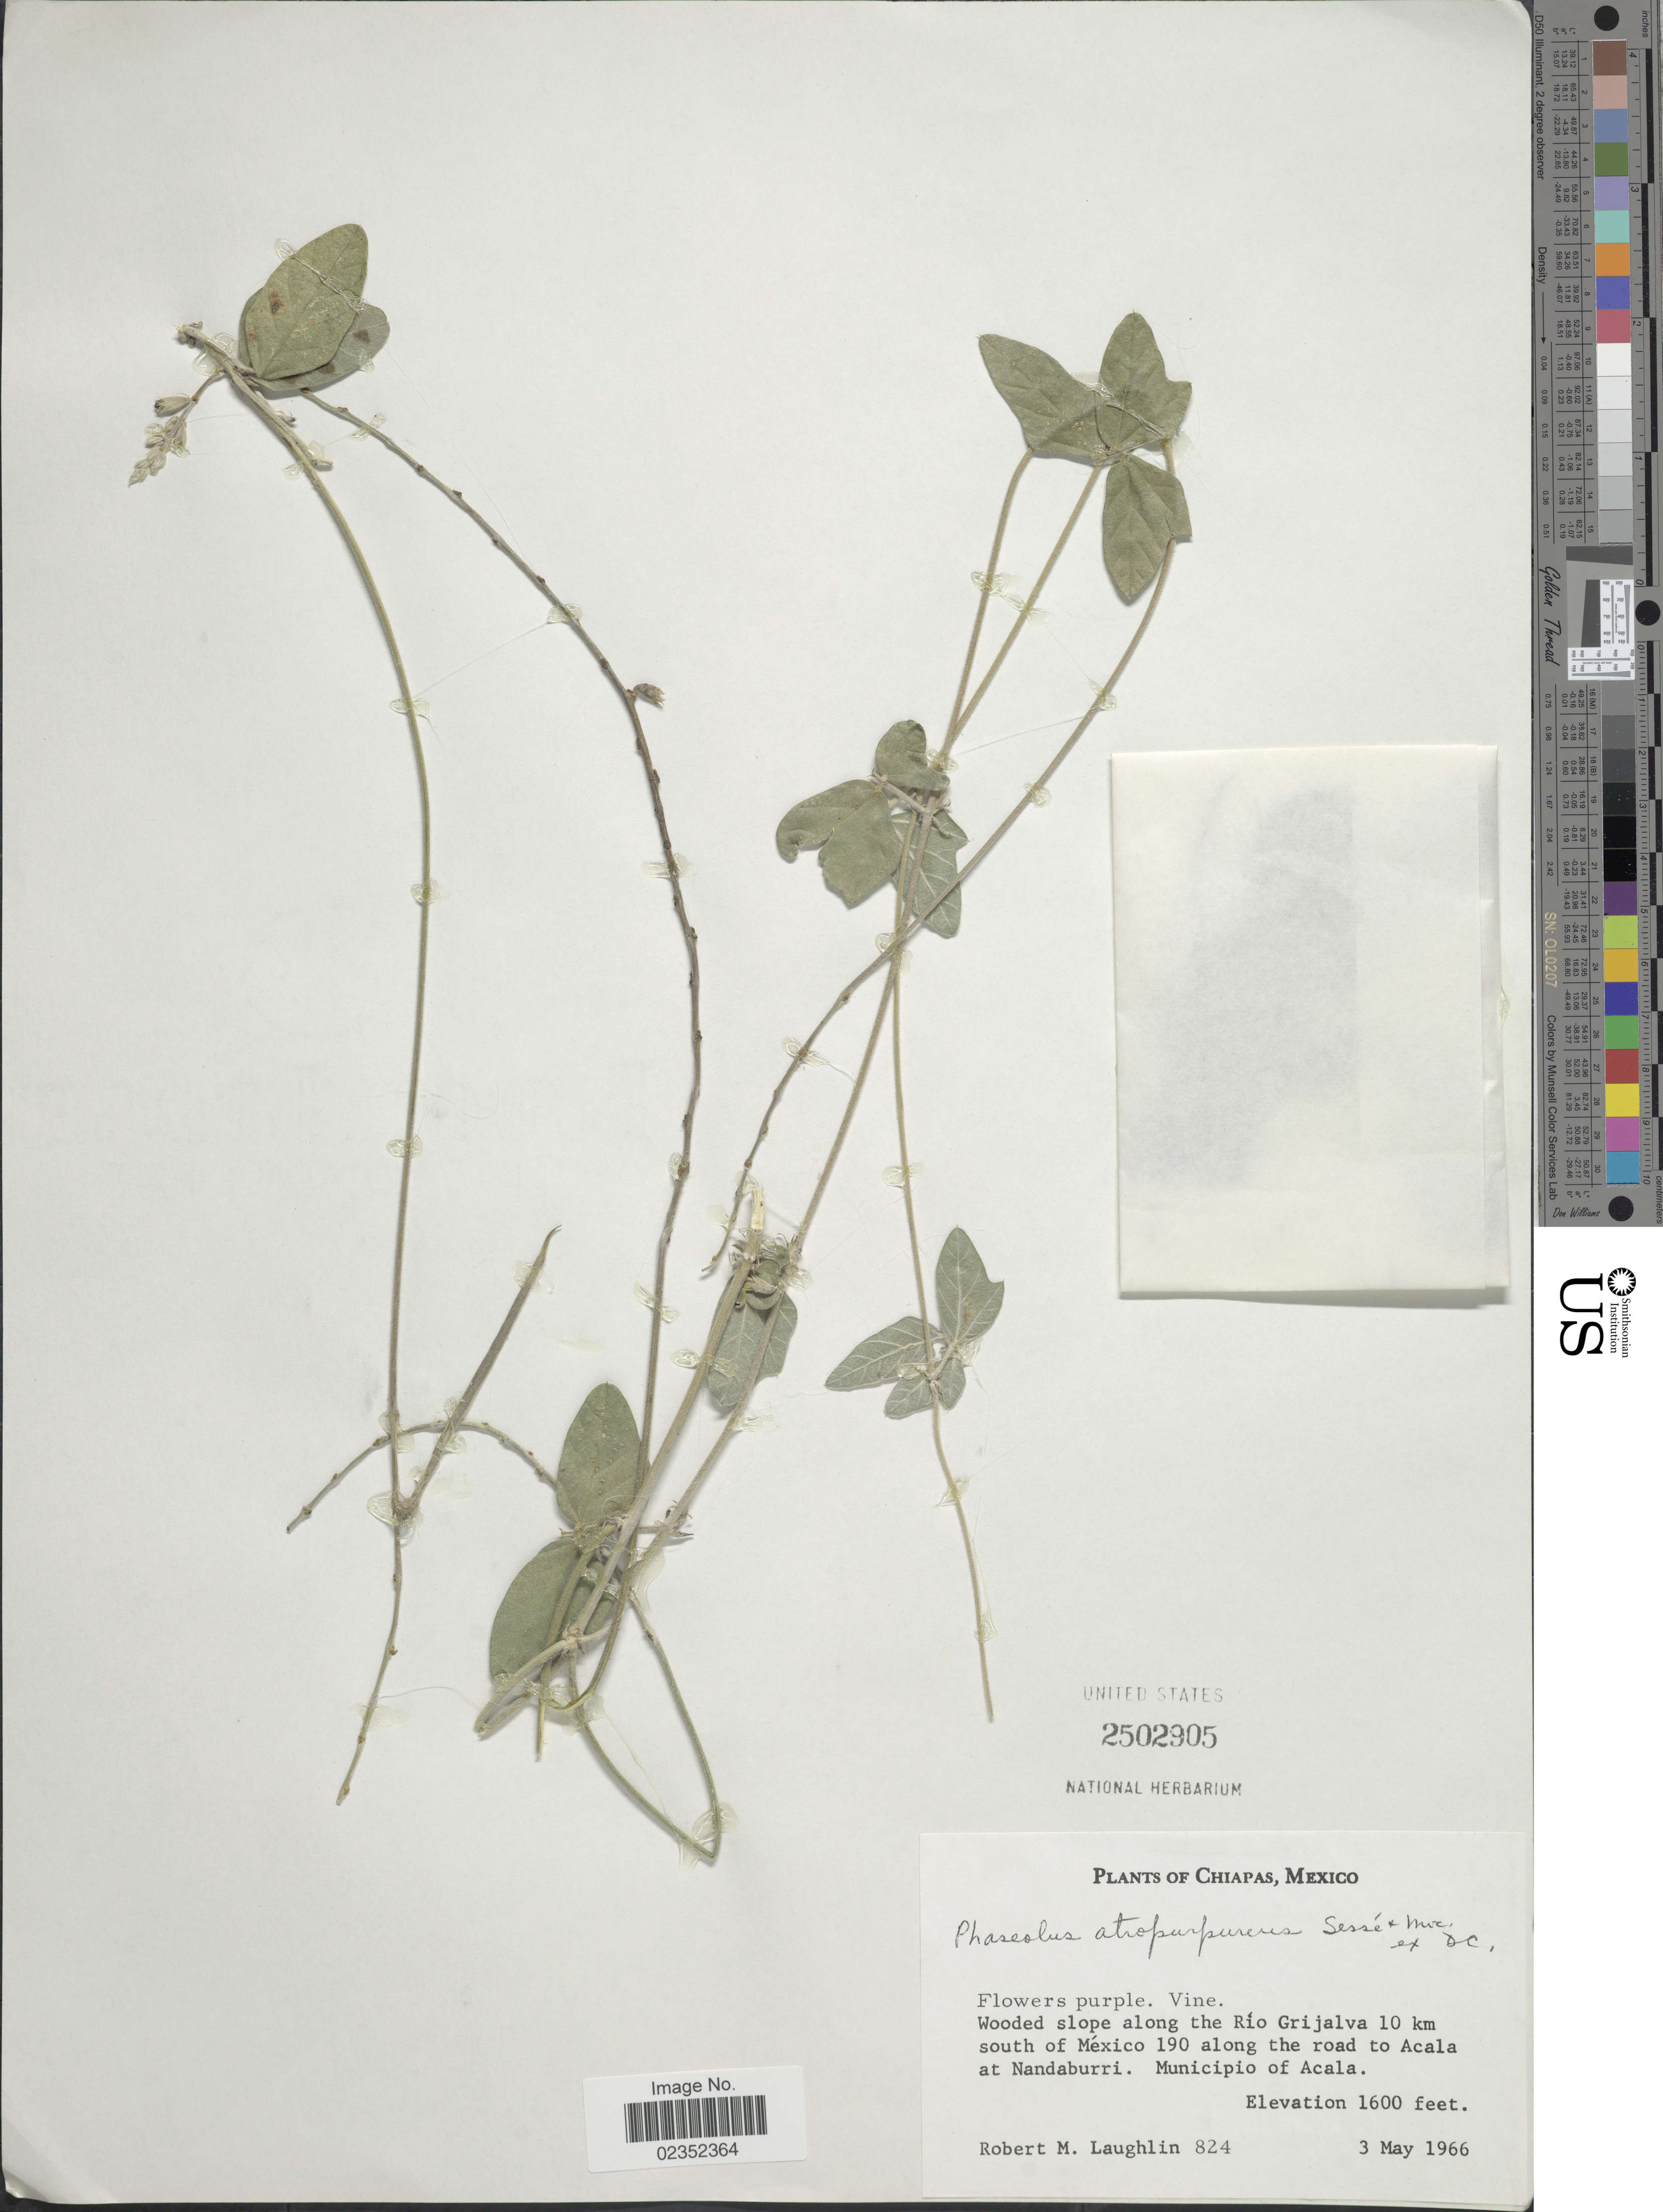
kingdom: Plantae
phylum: Tracheophyta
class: Magnoliopsida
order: Fabales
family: Fabaceae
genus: Macroptilium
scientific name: Macroptilium atropurpureum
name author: (DC.) Urb.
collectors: R. M. Laughlin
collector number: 824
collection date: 1966-05-03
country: Mexico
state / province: Chiapas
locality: Wooded slope along the Rio Grijalva 10 km south of Mexico 190 along the road to Acala at Nandaburri. Municipio of Acala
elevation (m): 488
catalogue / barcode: US 2502905